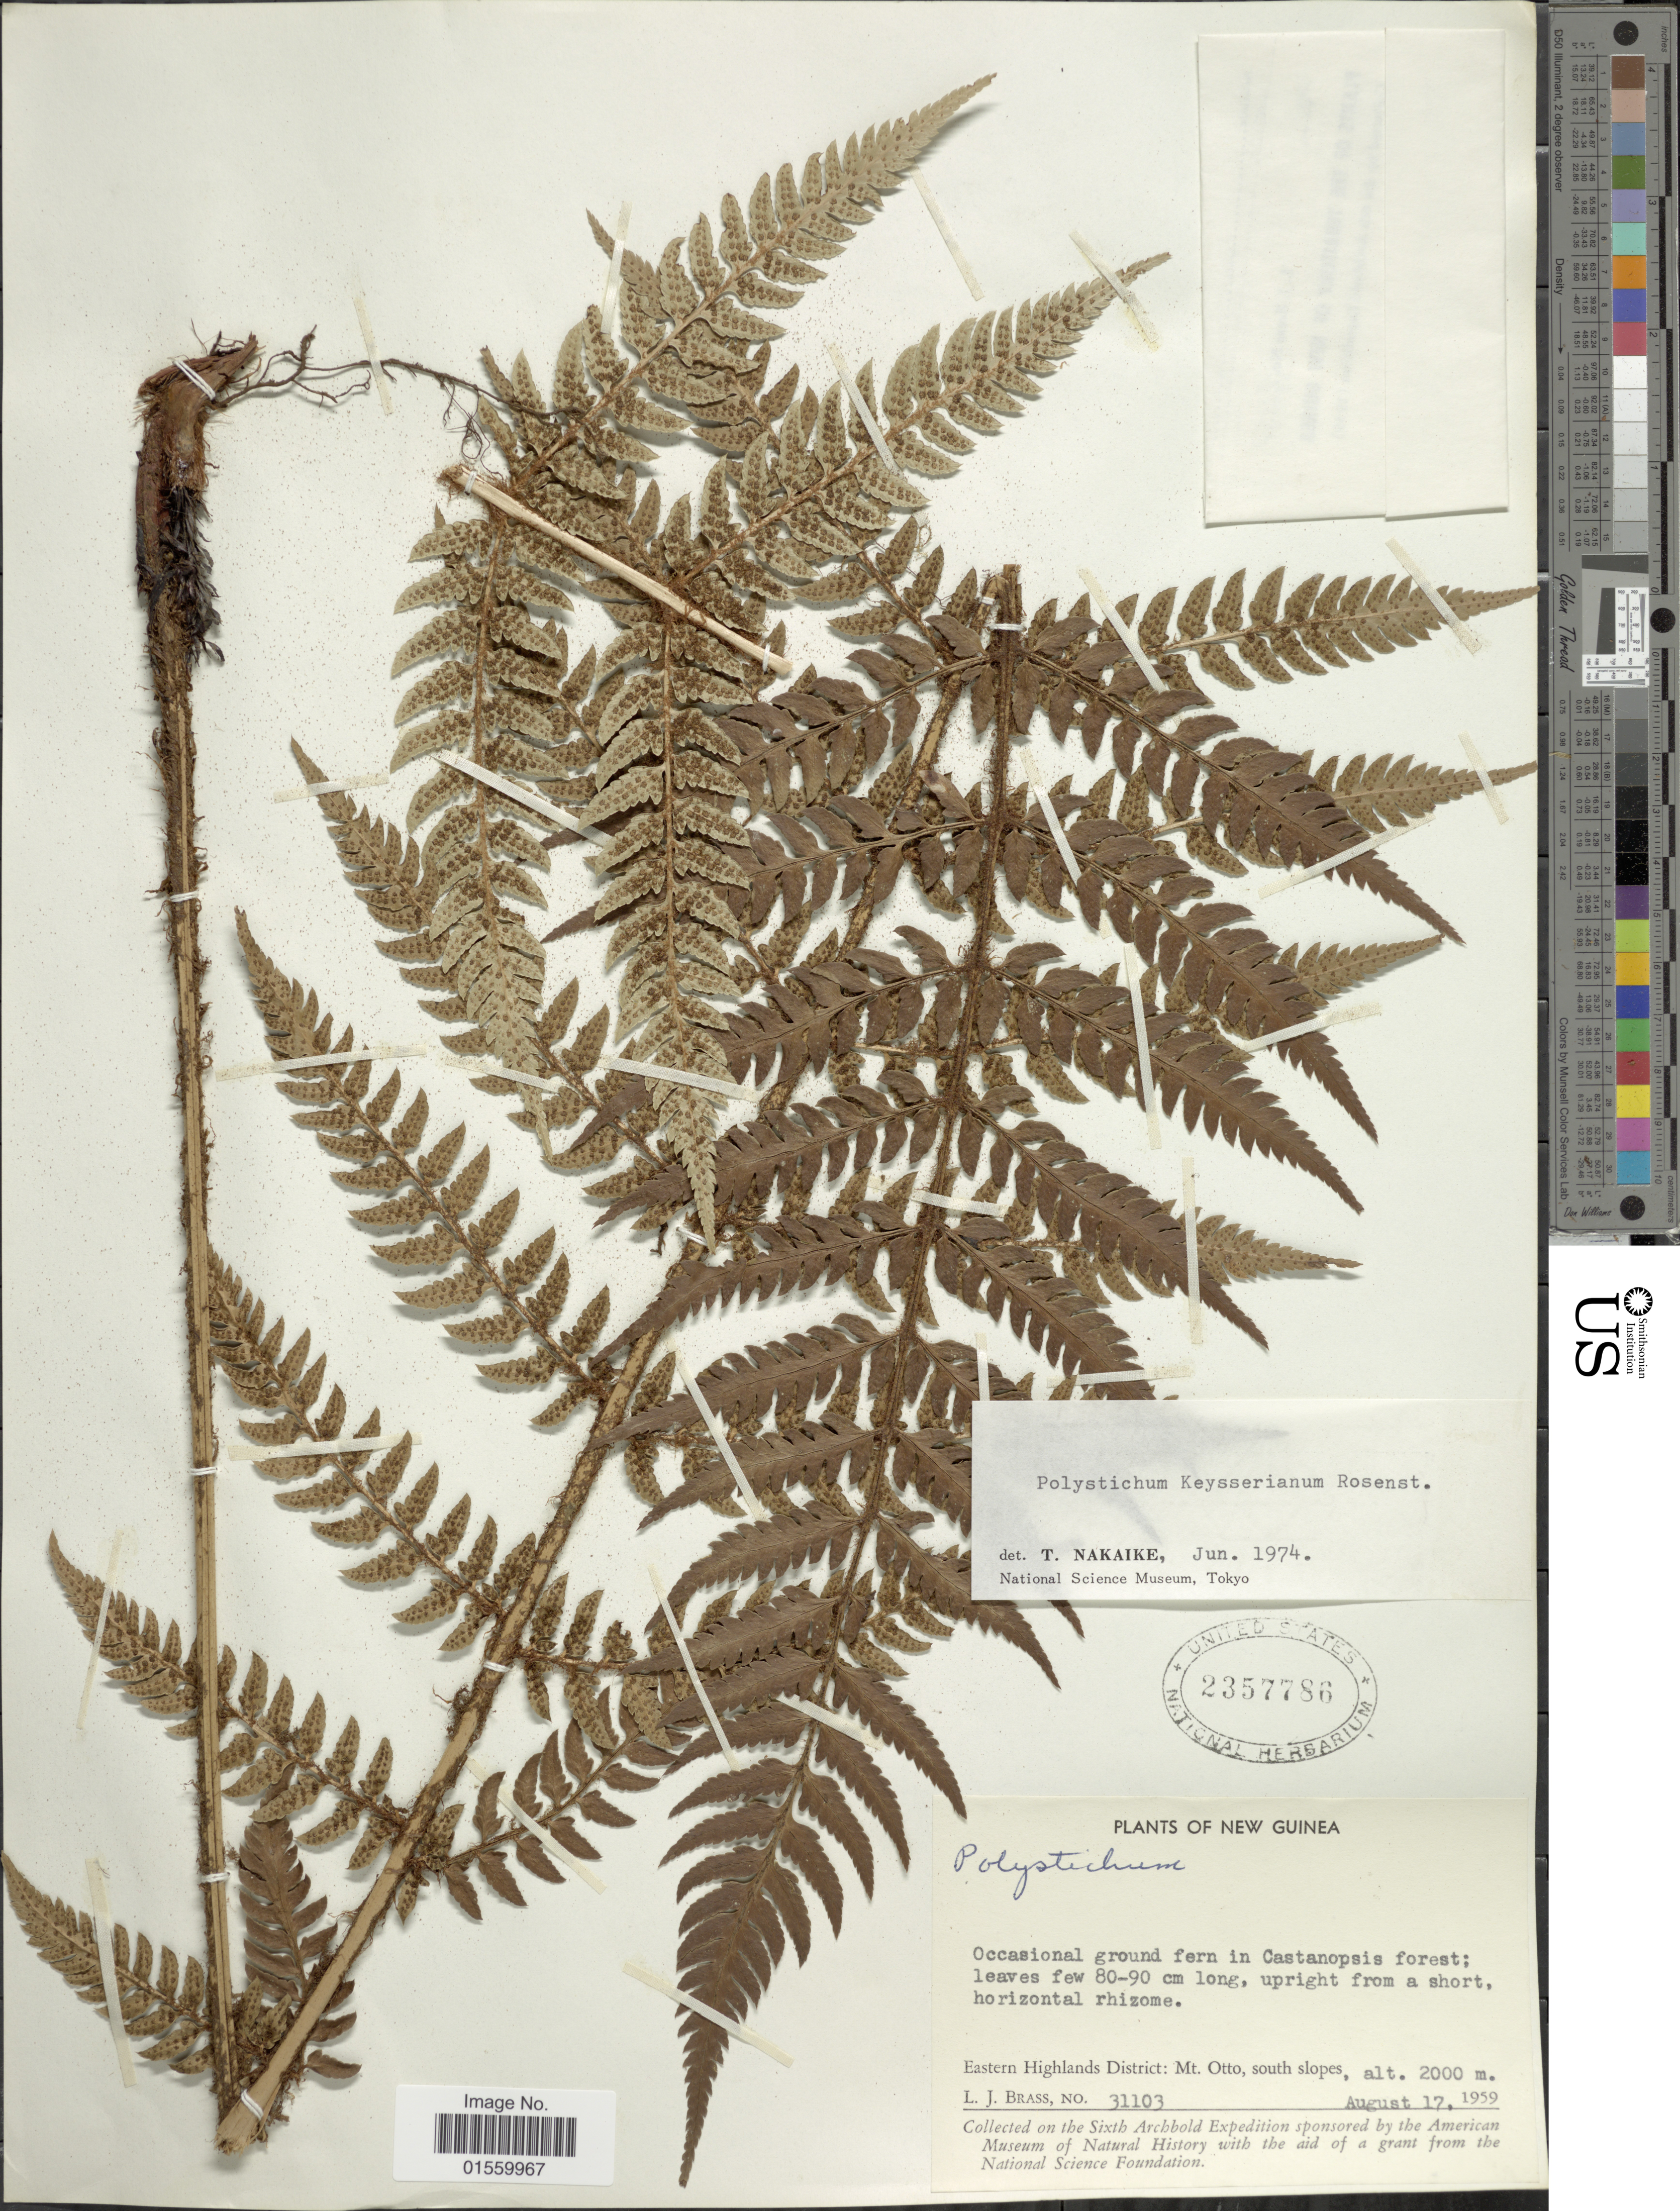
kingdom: Plantae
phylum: Tracheophyta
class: Polypodiopsida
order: Polypodiales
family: Dryopteridaceae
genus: Polystichum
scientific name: Polystichum keysserianum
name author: Rosenst.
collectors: L. J. Brass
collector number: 31103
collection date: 1959-08-17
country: Papua New Guinea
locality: New Guinea, Castanopsis forest, Eastern Highlands District: Mt. Otto, south slopes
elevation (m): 2000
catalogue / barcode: US 2357786